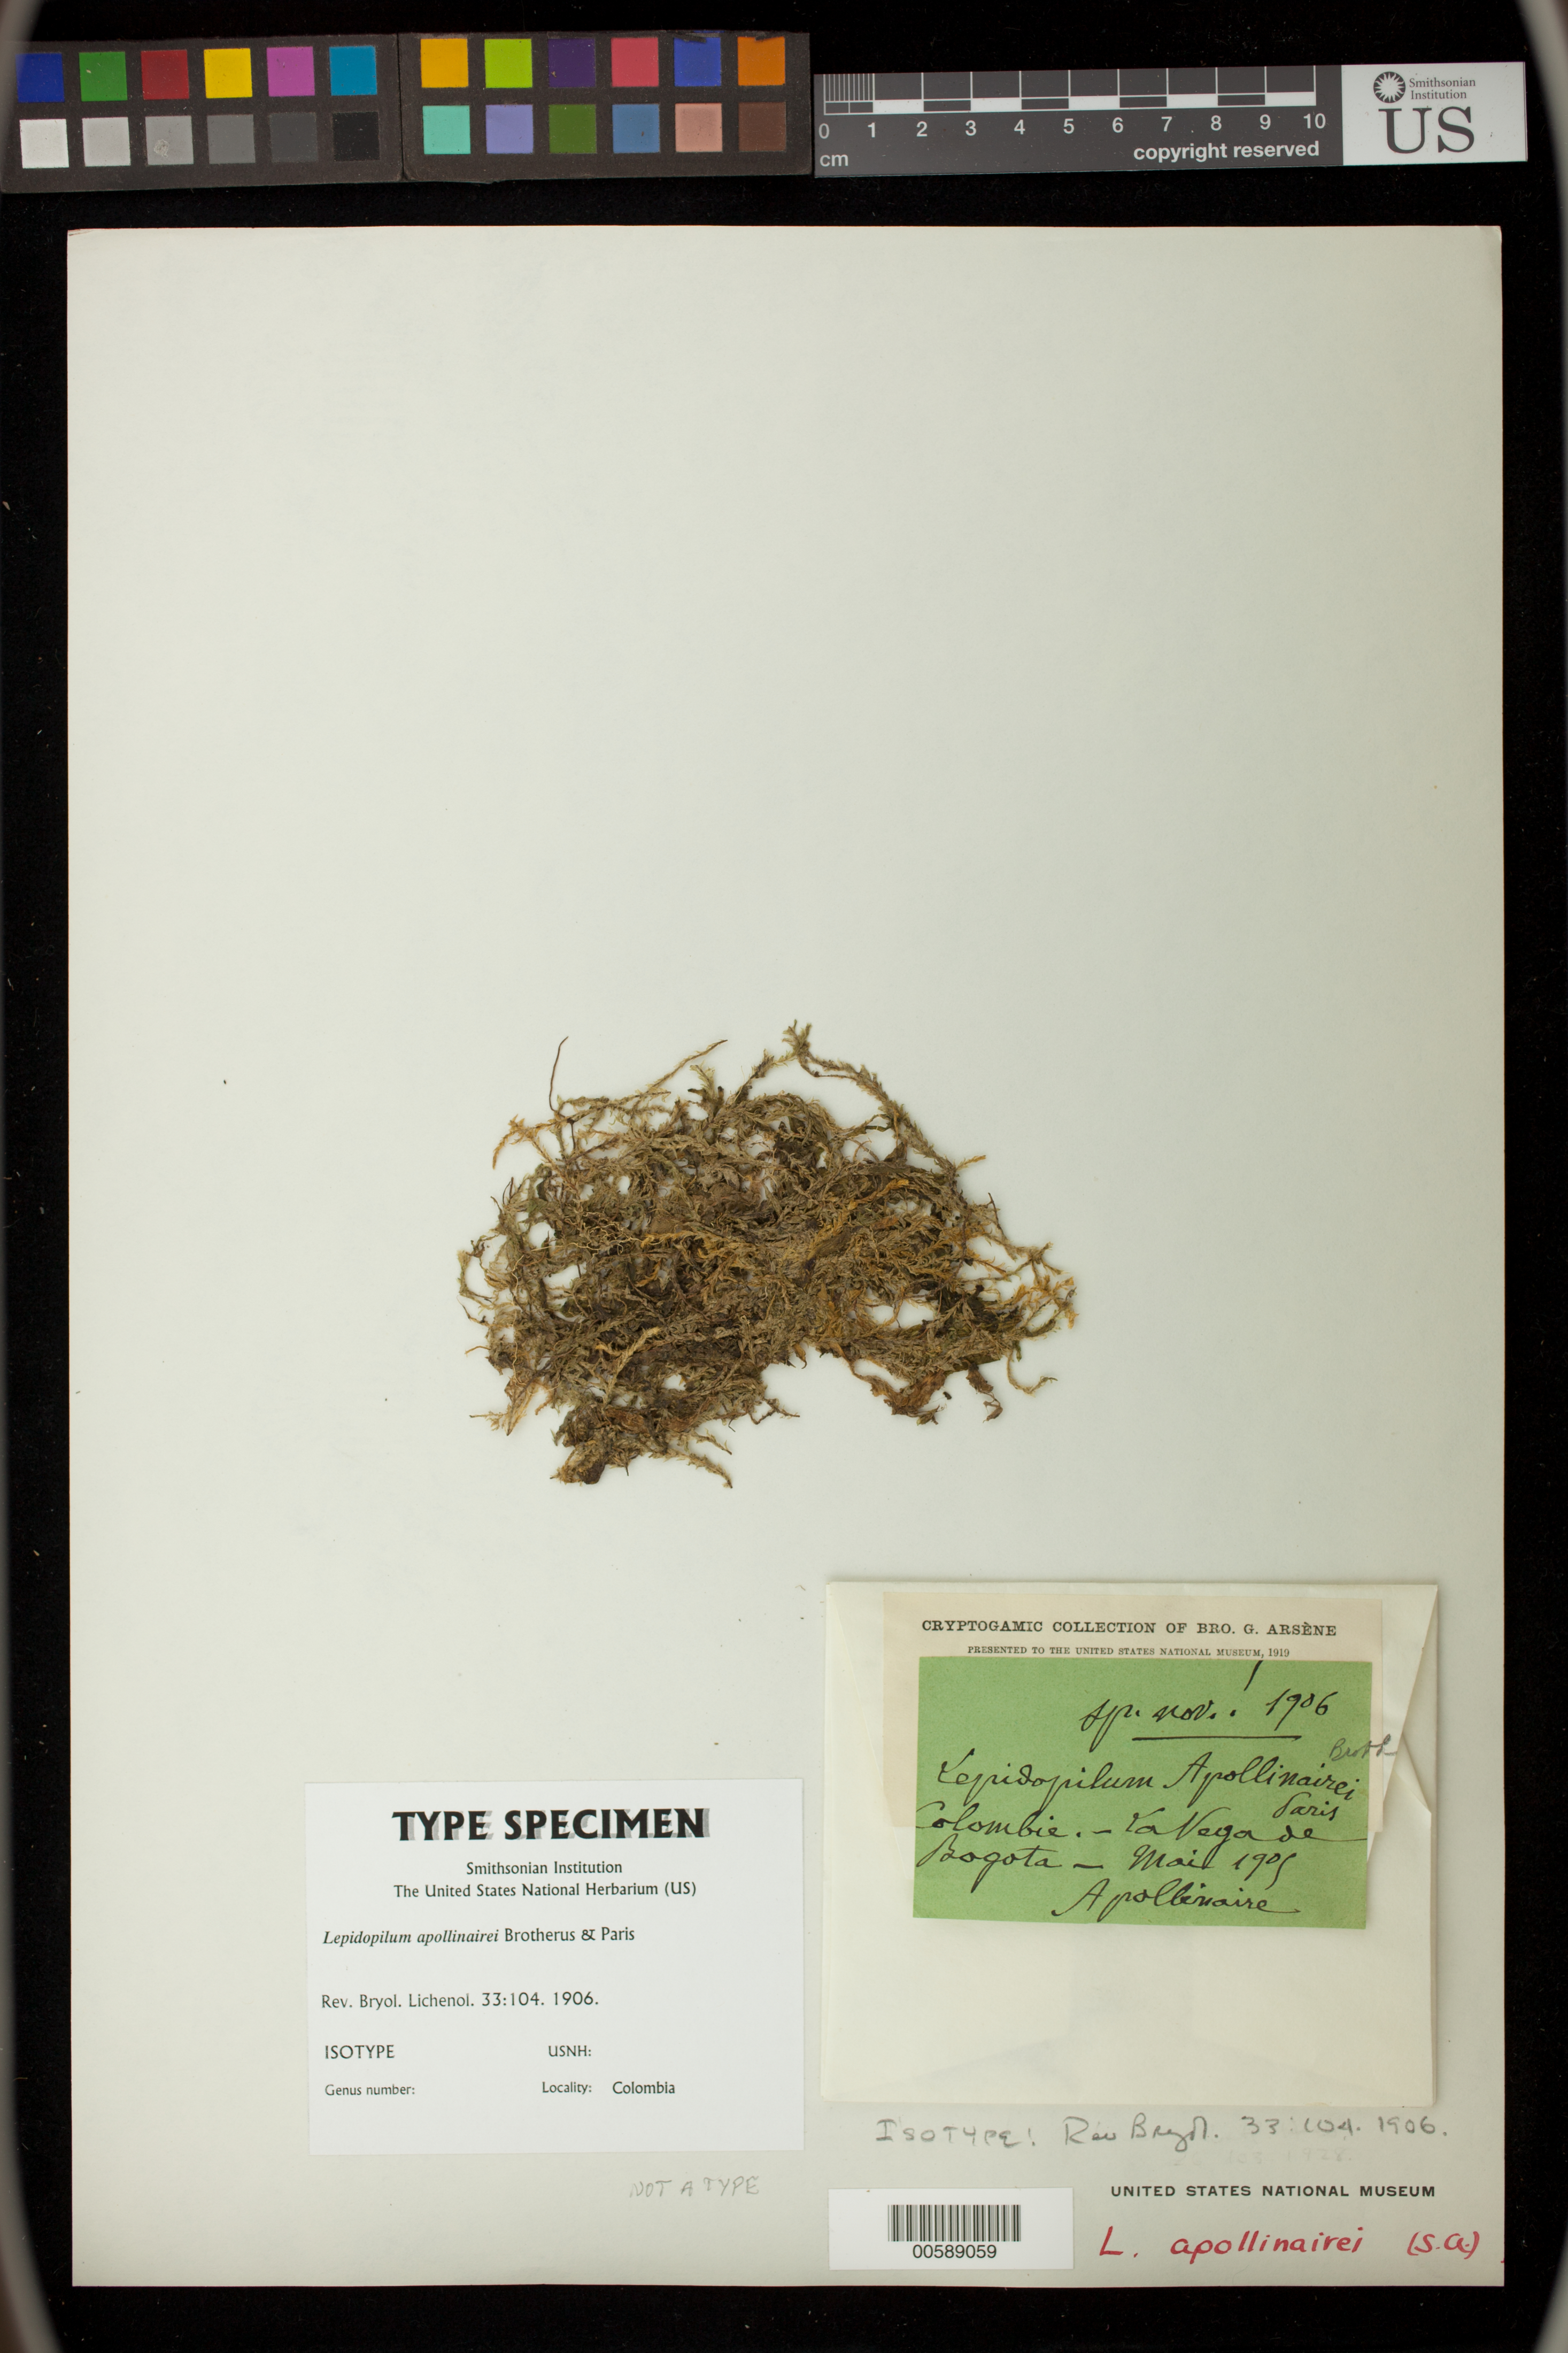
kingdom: Plantae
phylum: Bryophyta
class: Bryopsida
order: Hookeriales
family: Pilotrichaceae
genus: Lepidopilum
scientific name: Lepidopilum apollinairei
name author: Broth. & Paris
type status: Isotype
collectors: Bro. Apollinaire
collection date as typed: Jun 1905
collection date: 1905-06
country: Colombia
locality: La Vega de Bogata.